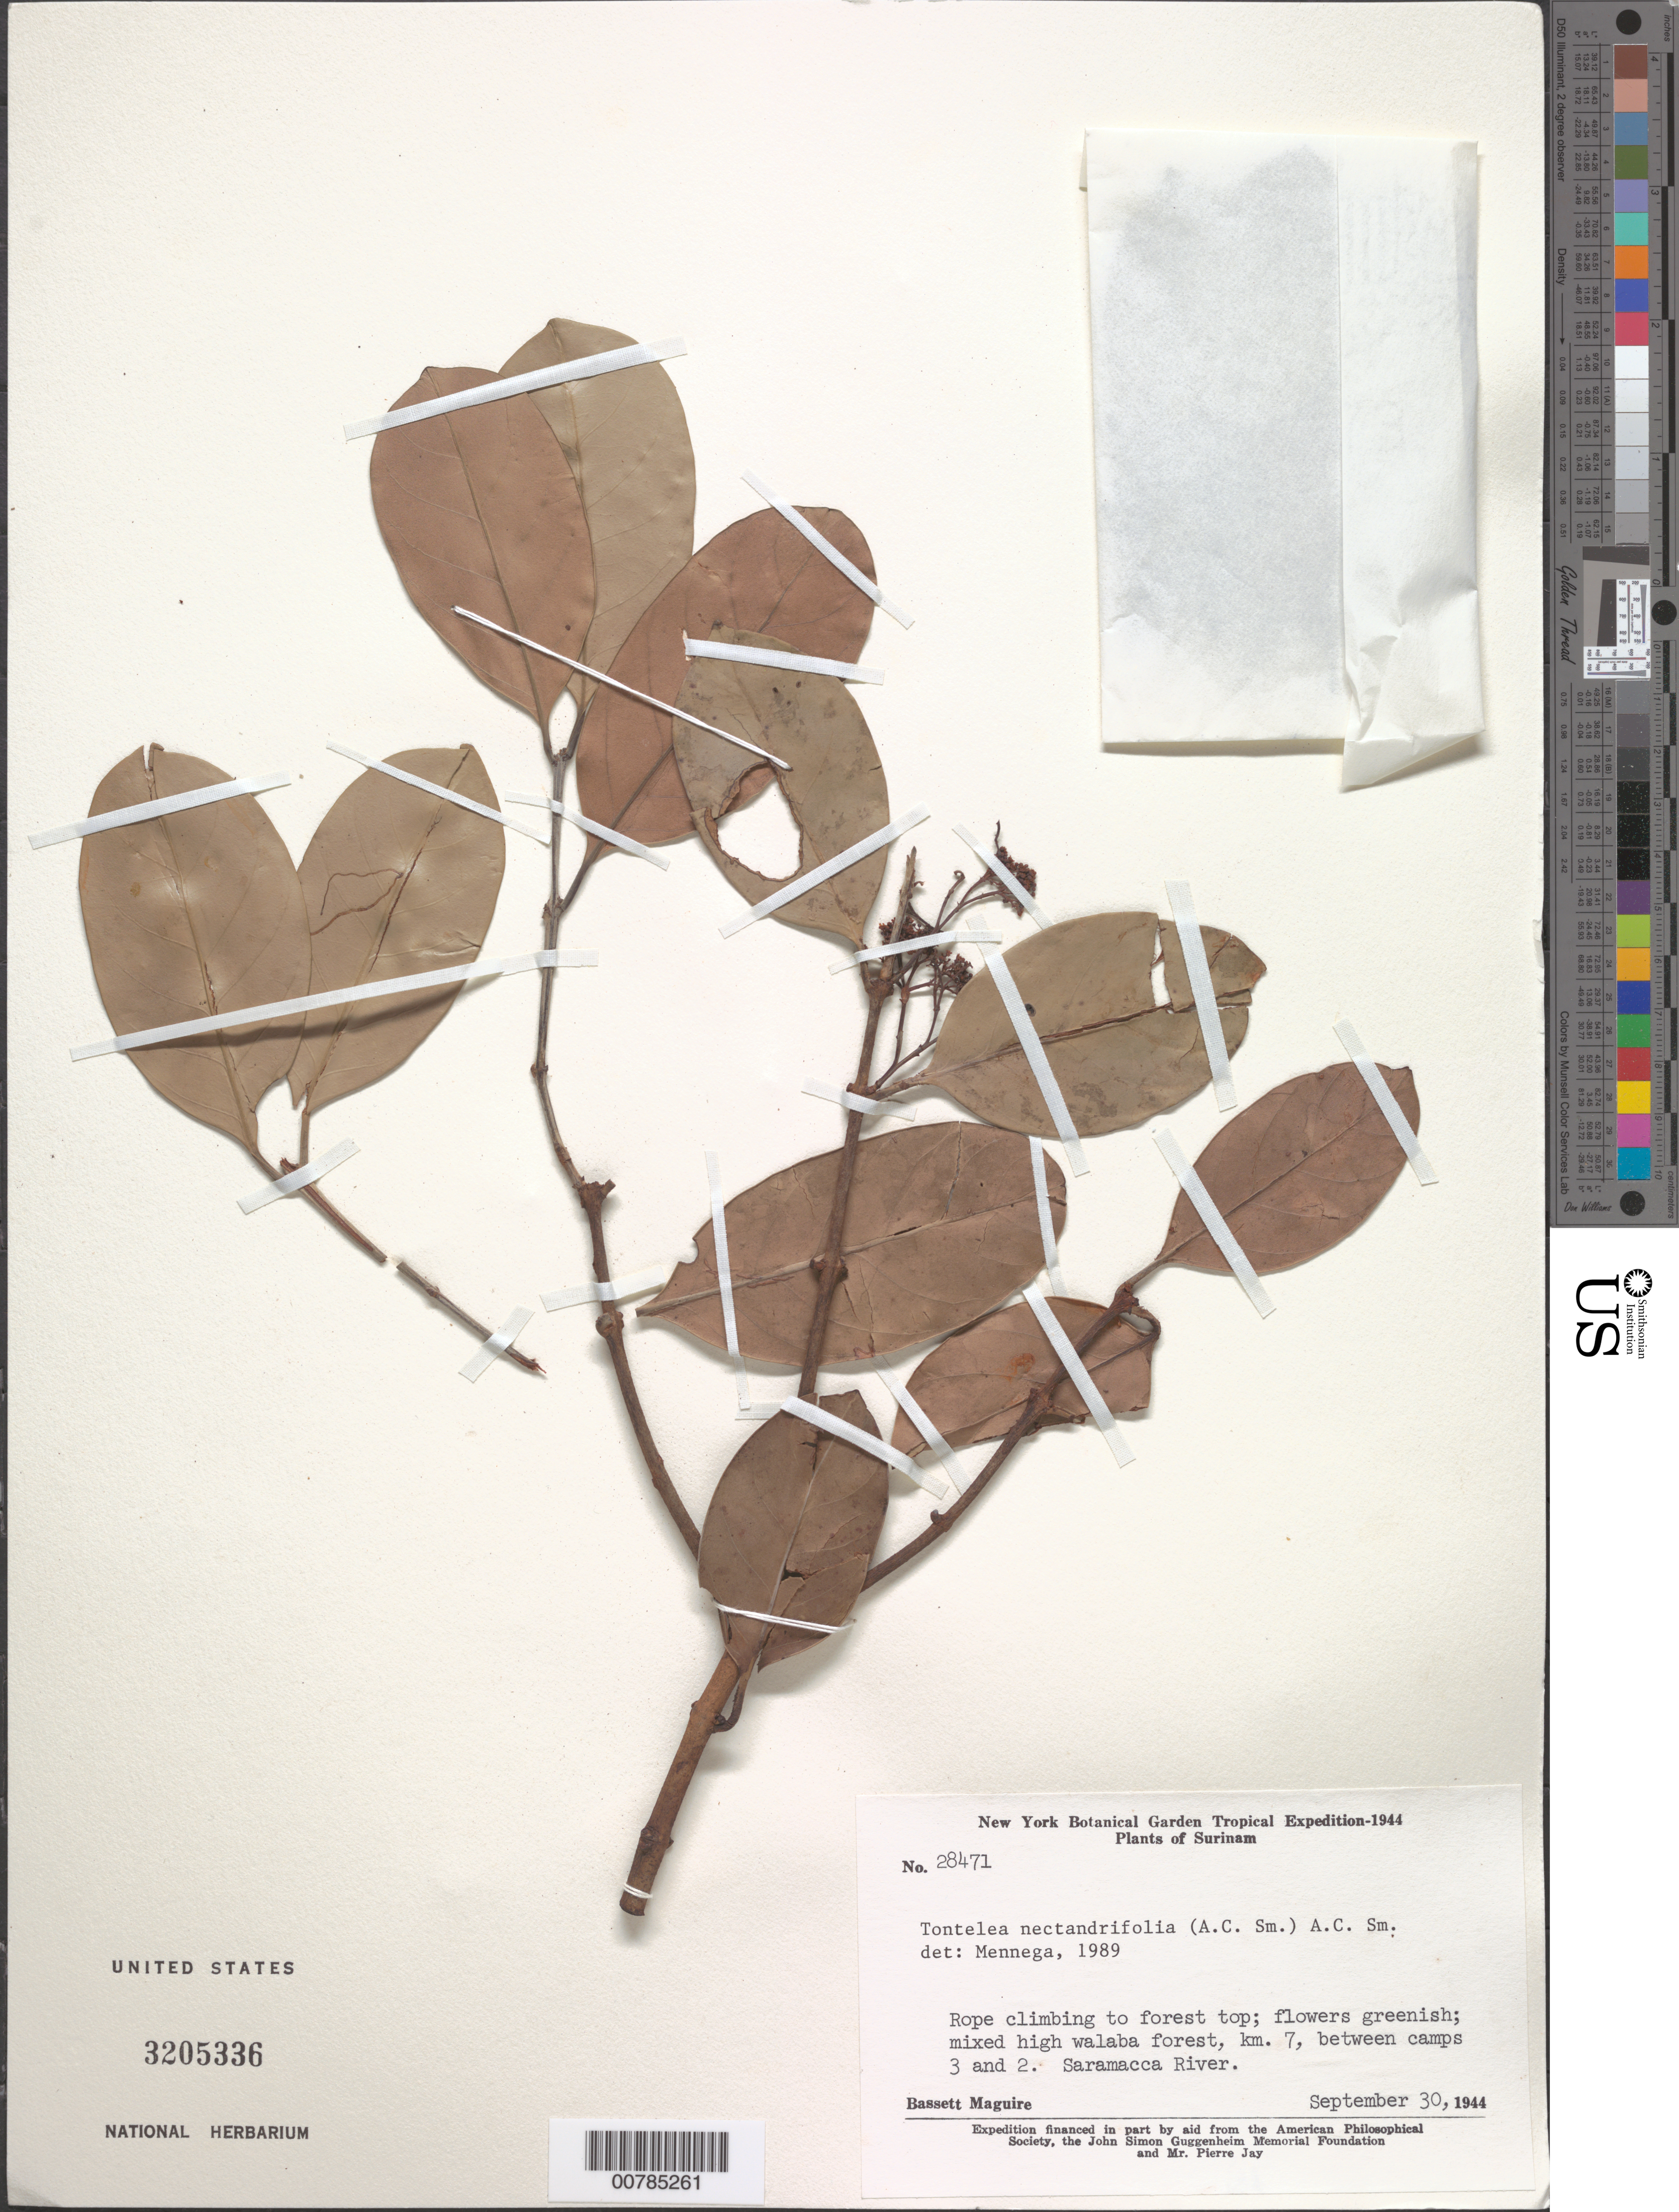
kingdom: Plantae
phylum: Tracheophyta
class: Magnoliopsida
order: Celastrales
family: Celastraceae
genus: Tontelea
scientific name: Tontelea nectandrifolia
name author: (A.C. Sm.) A.C. Sm.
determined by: Mennega, A. M. W.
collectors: B. Maguire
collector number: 28471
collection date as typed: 30-Sep-44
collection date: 1944-09-30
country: Suriname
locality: Saramacca River, betw. camps 3 and 2, km 7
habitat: Mixed high Wallaba forest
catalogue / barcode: US 3205336